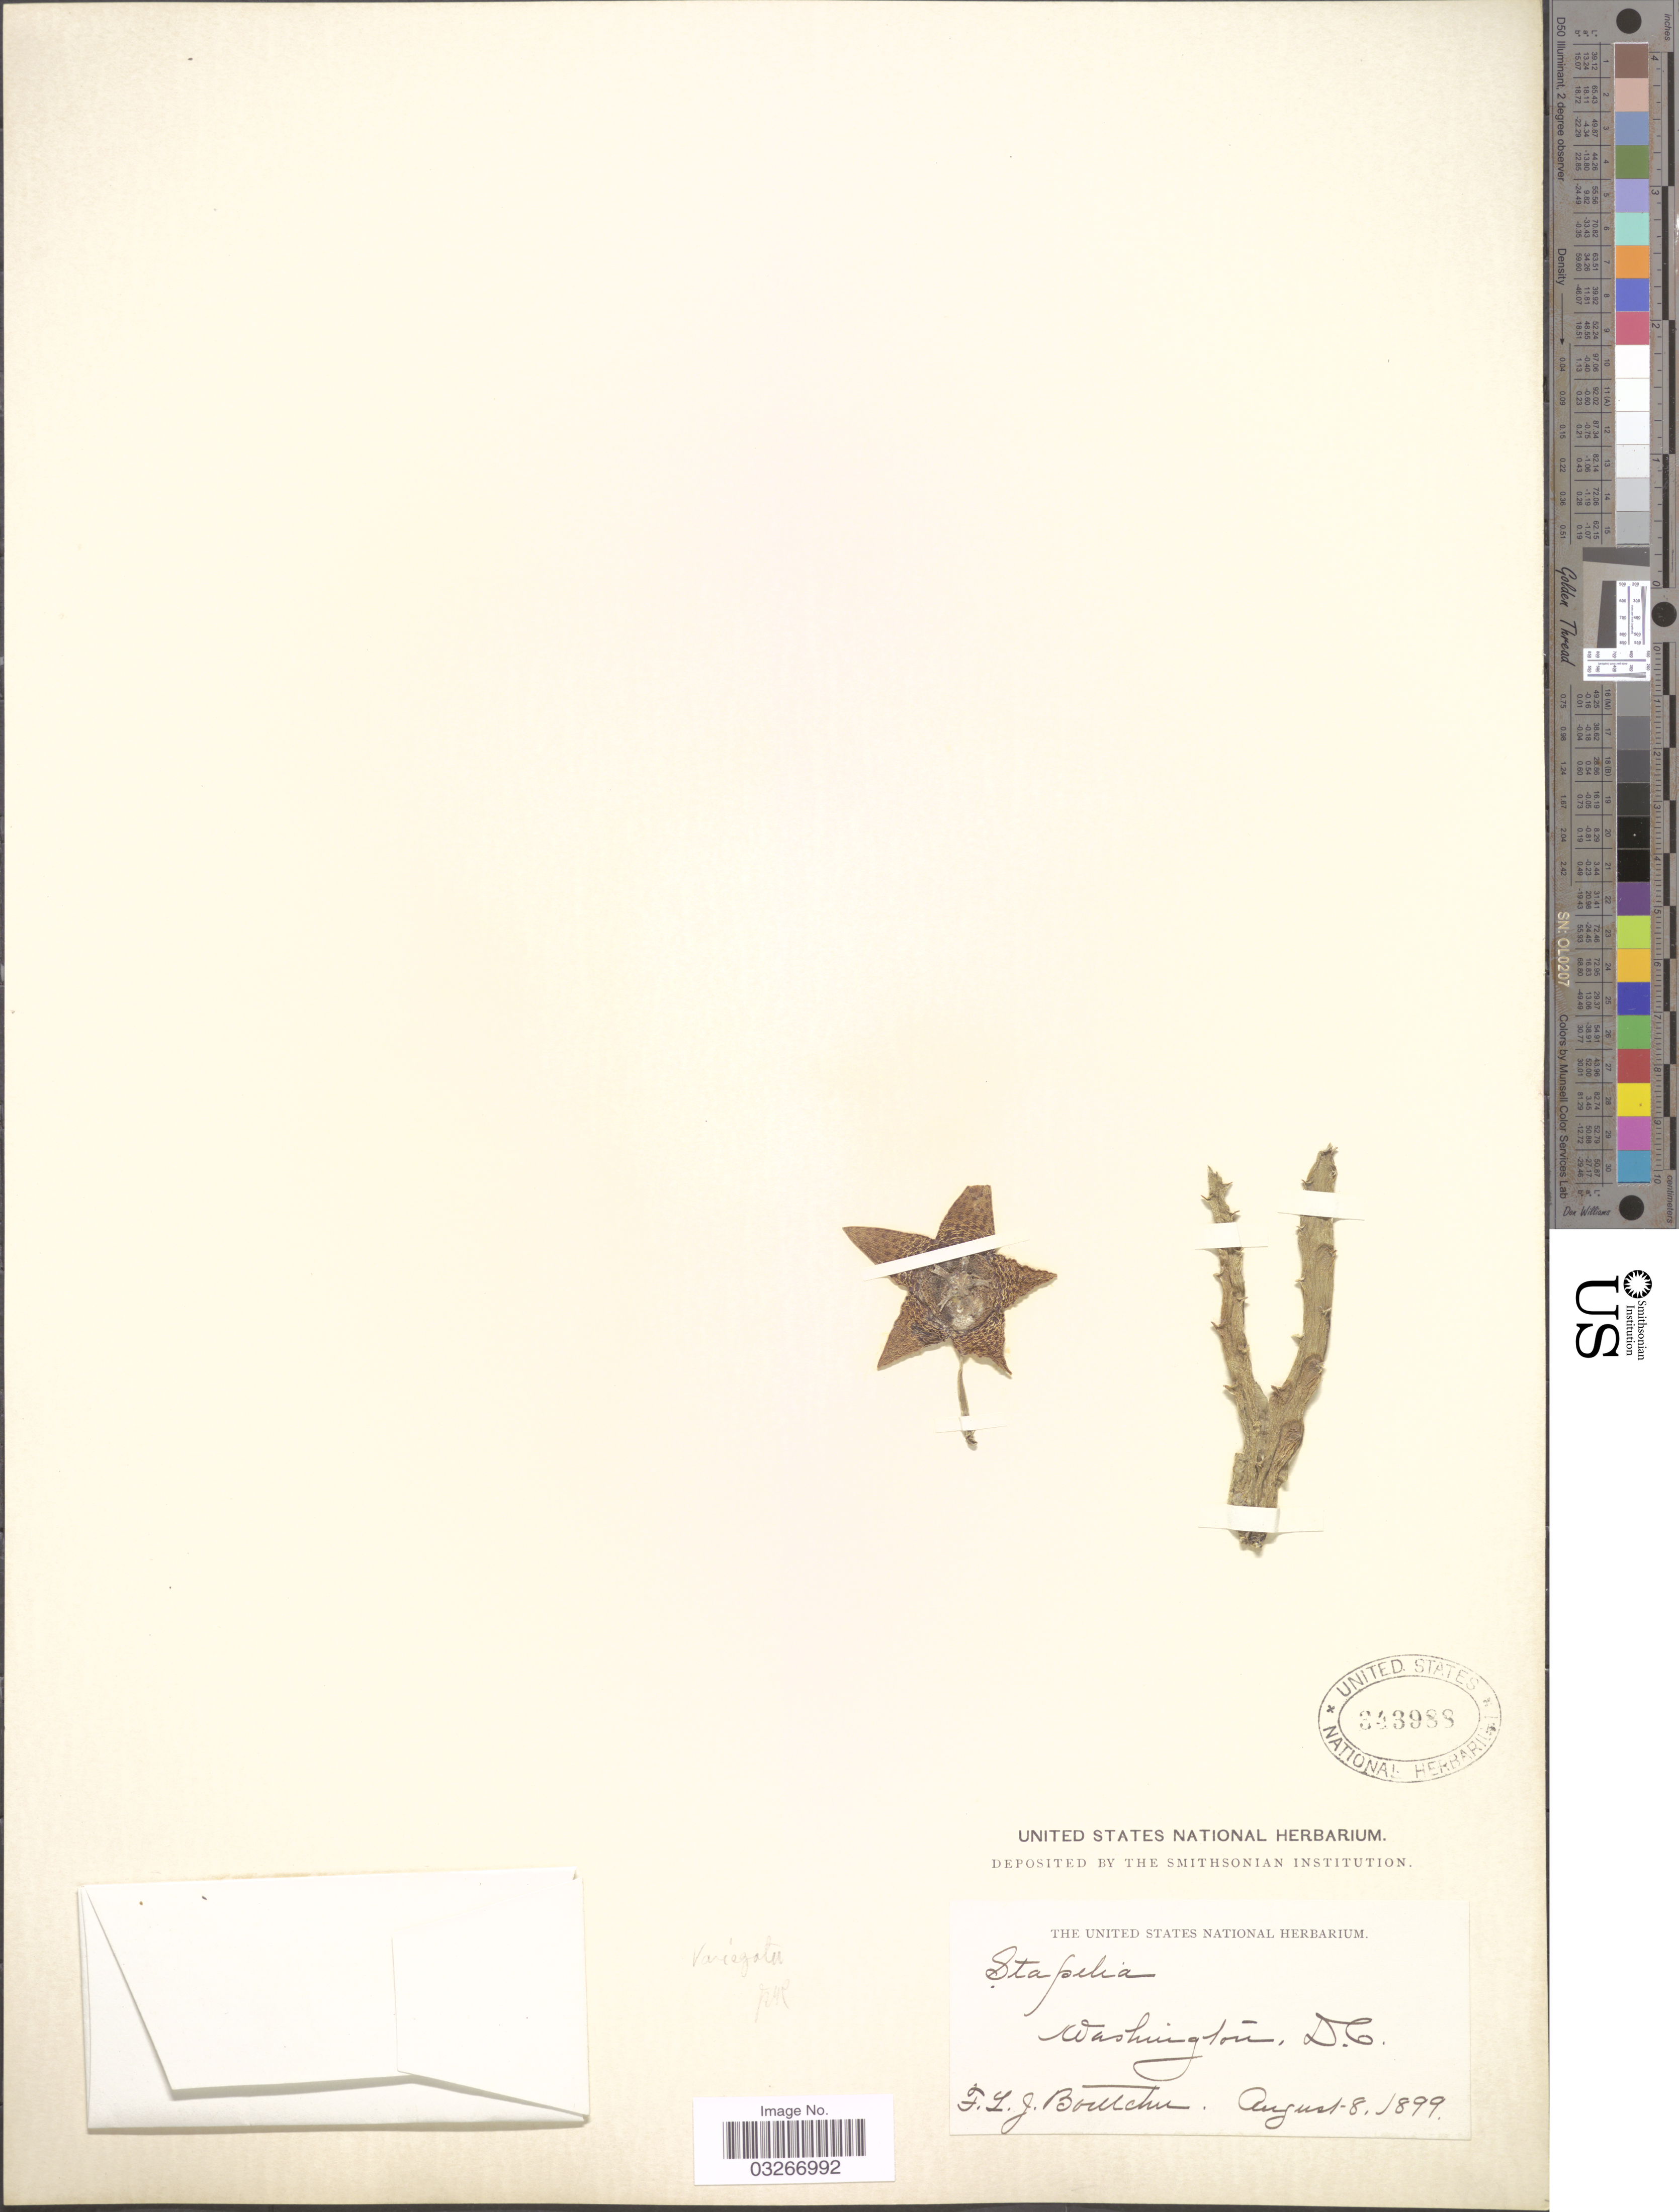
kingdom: Plantae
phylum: Tracheophyta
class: Magnoliopsida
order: Gentianales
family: Apocynaceae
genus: Orbea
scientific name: Orbea variegata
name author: (L.) Haw.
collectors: F. Boettcher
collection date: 1899-08-08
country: United States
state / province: District of Columbia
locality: Washington, D. C.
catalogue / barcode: US 343988